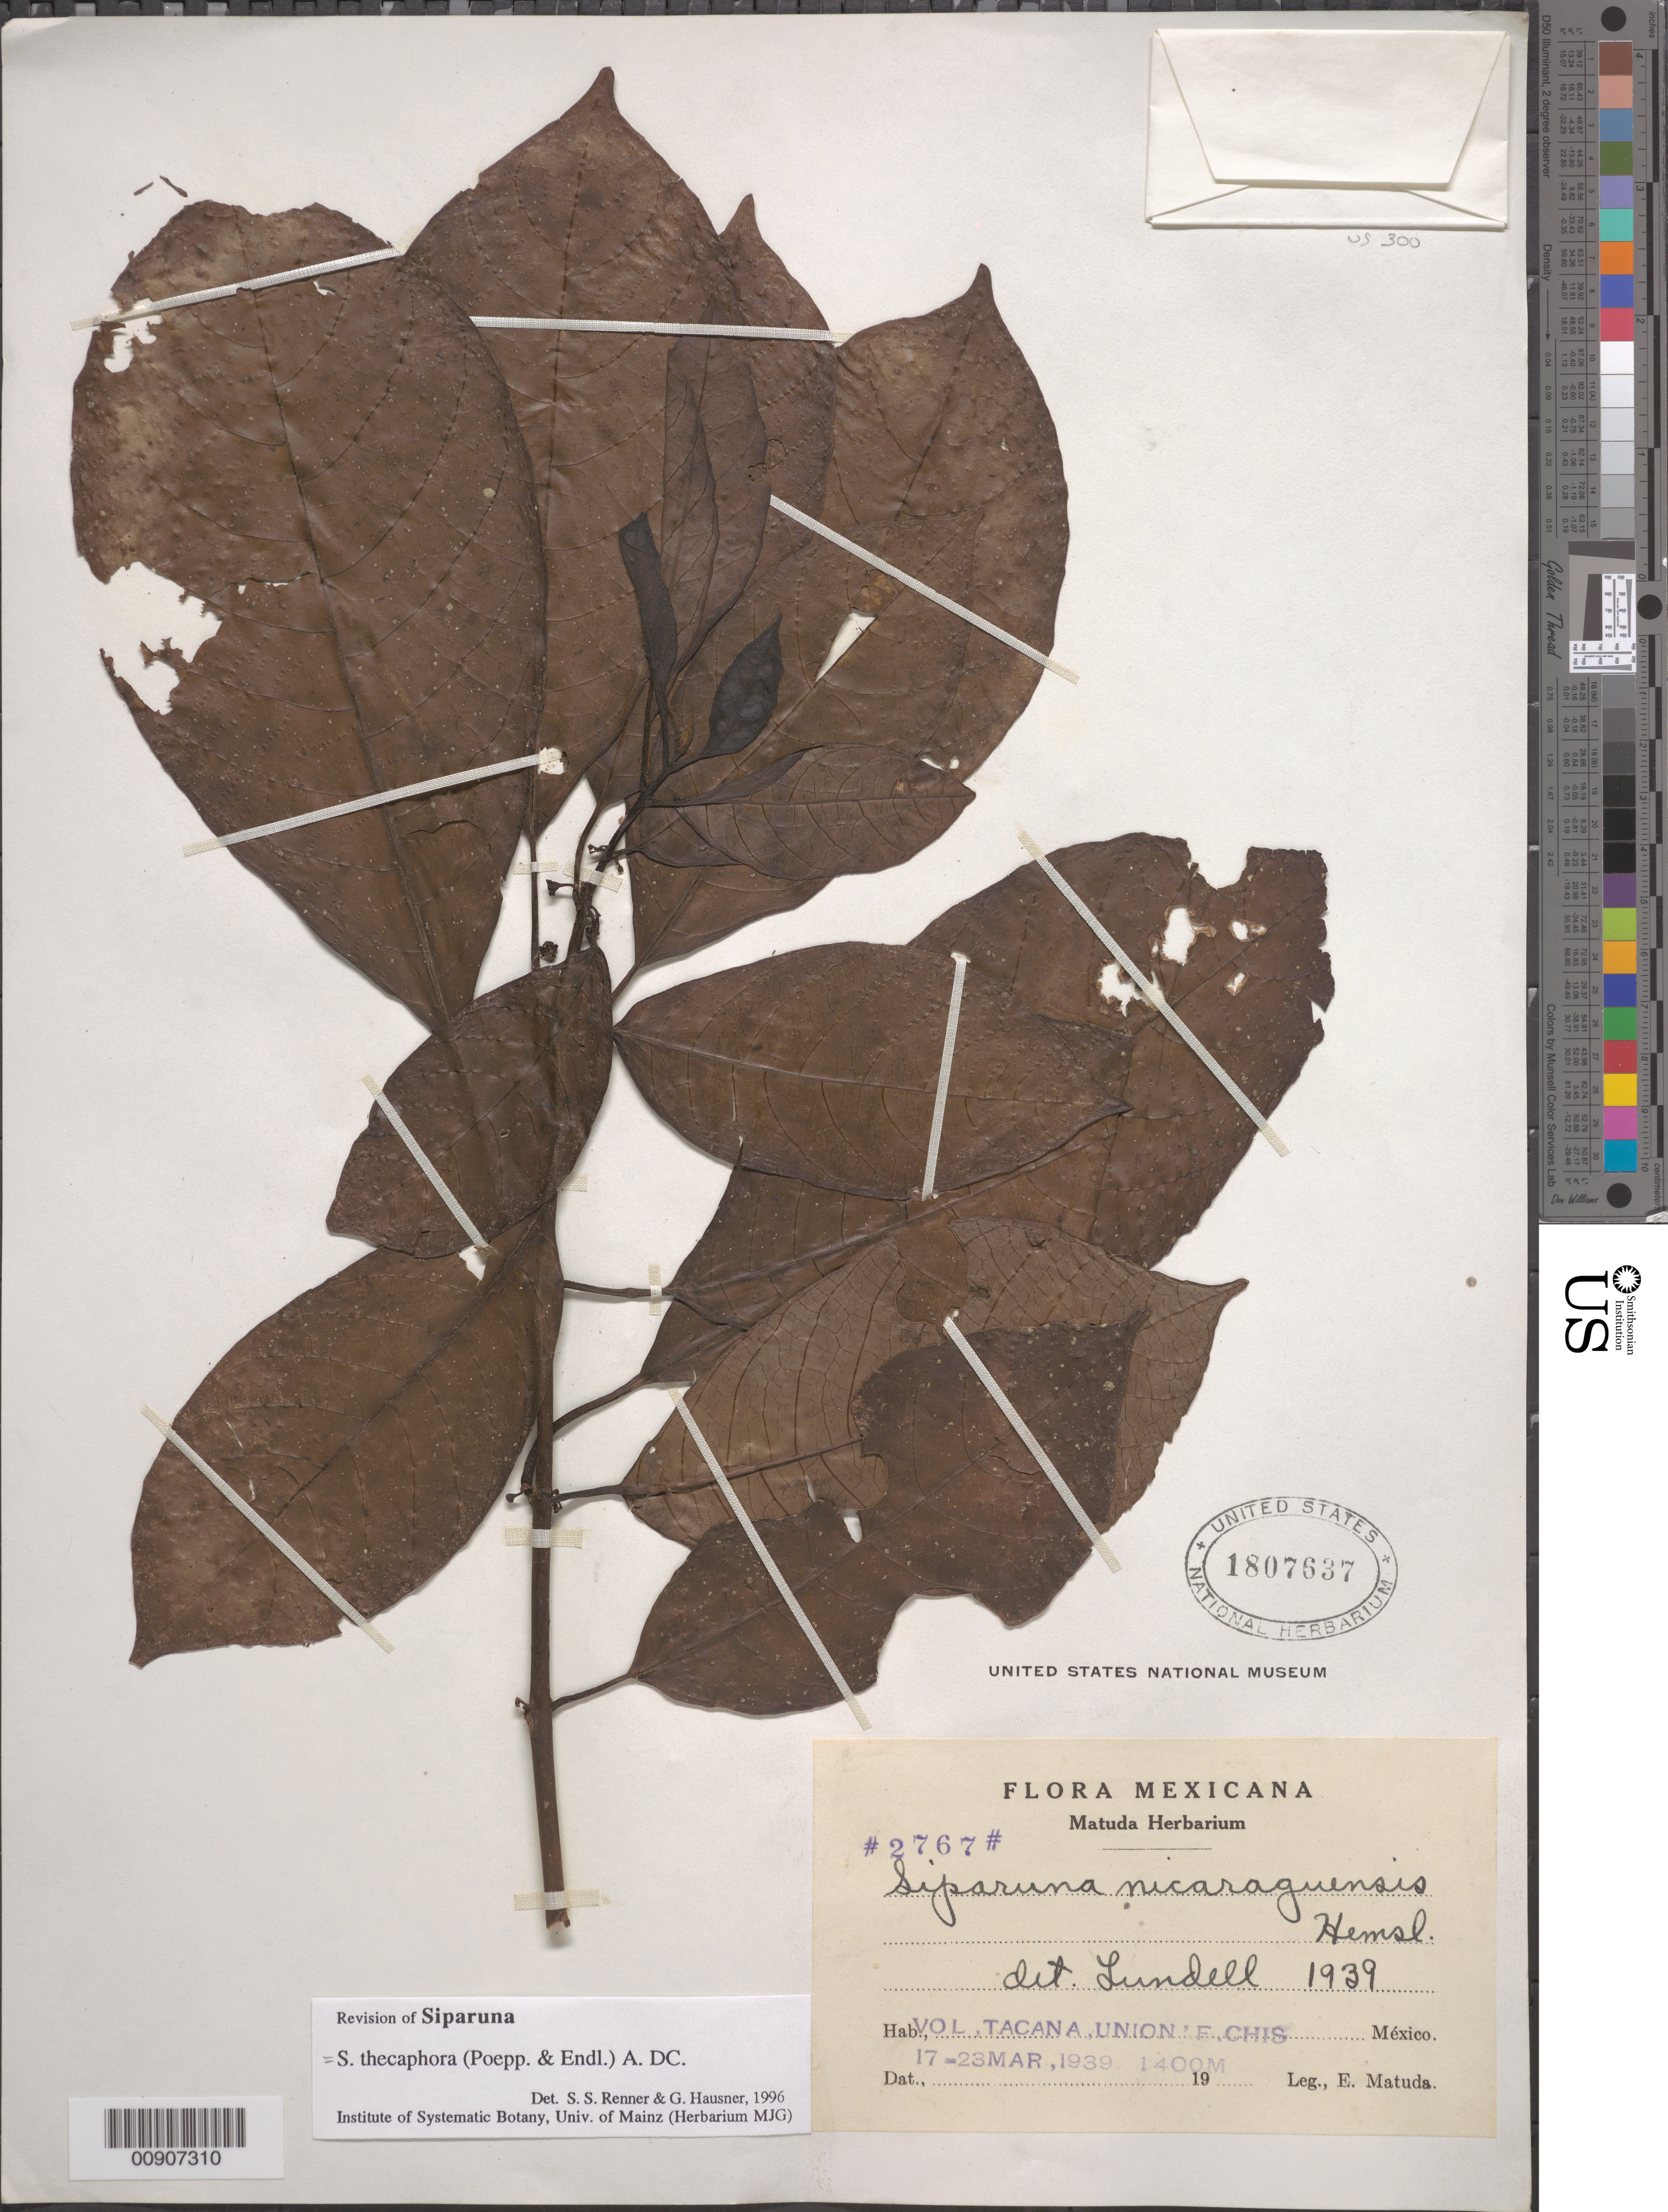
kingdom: Plantae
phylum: Tracheophyta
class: Magnoliopsida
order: Laurales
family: Siparunaceae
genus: Siparuna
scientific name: Siparuna thecaphora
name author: (Poepp. & Endl.) A. DC.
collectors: E. Matuda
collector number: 2767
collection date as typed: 17 Mar 1939 to 23 Mar 1939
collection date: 1939-03-17/1939-03-23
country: Mexico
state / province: Chiapas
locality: Vol. Tacana, Union ' F. Chiapas.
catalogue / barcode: US 1807637